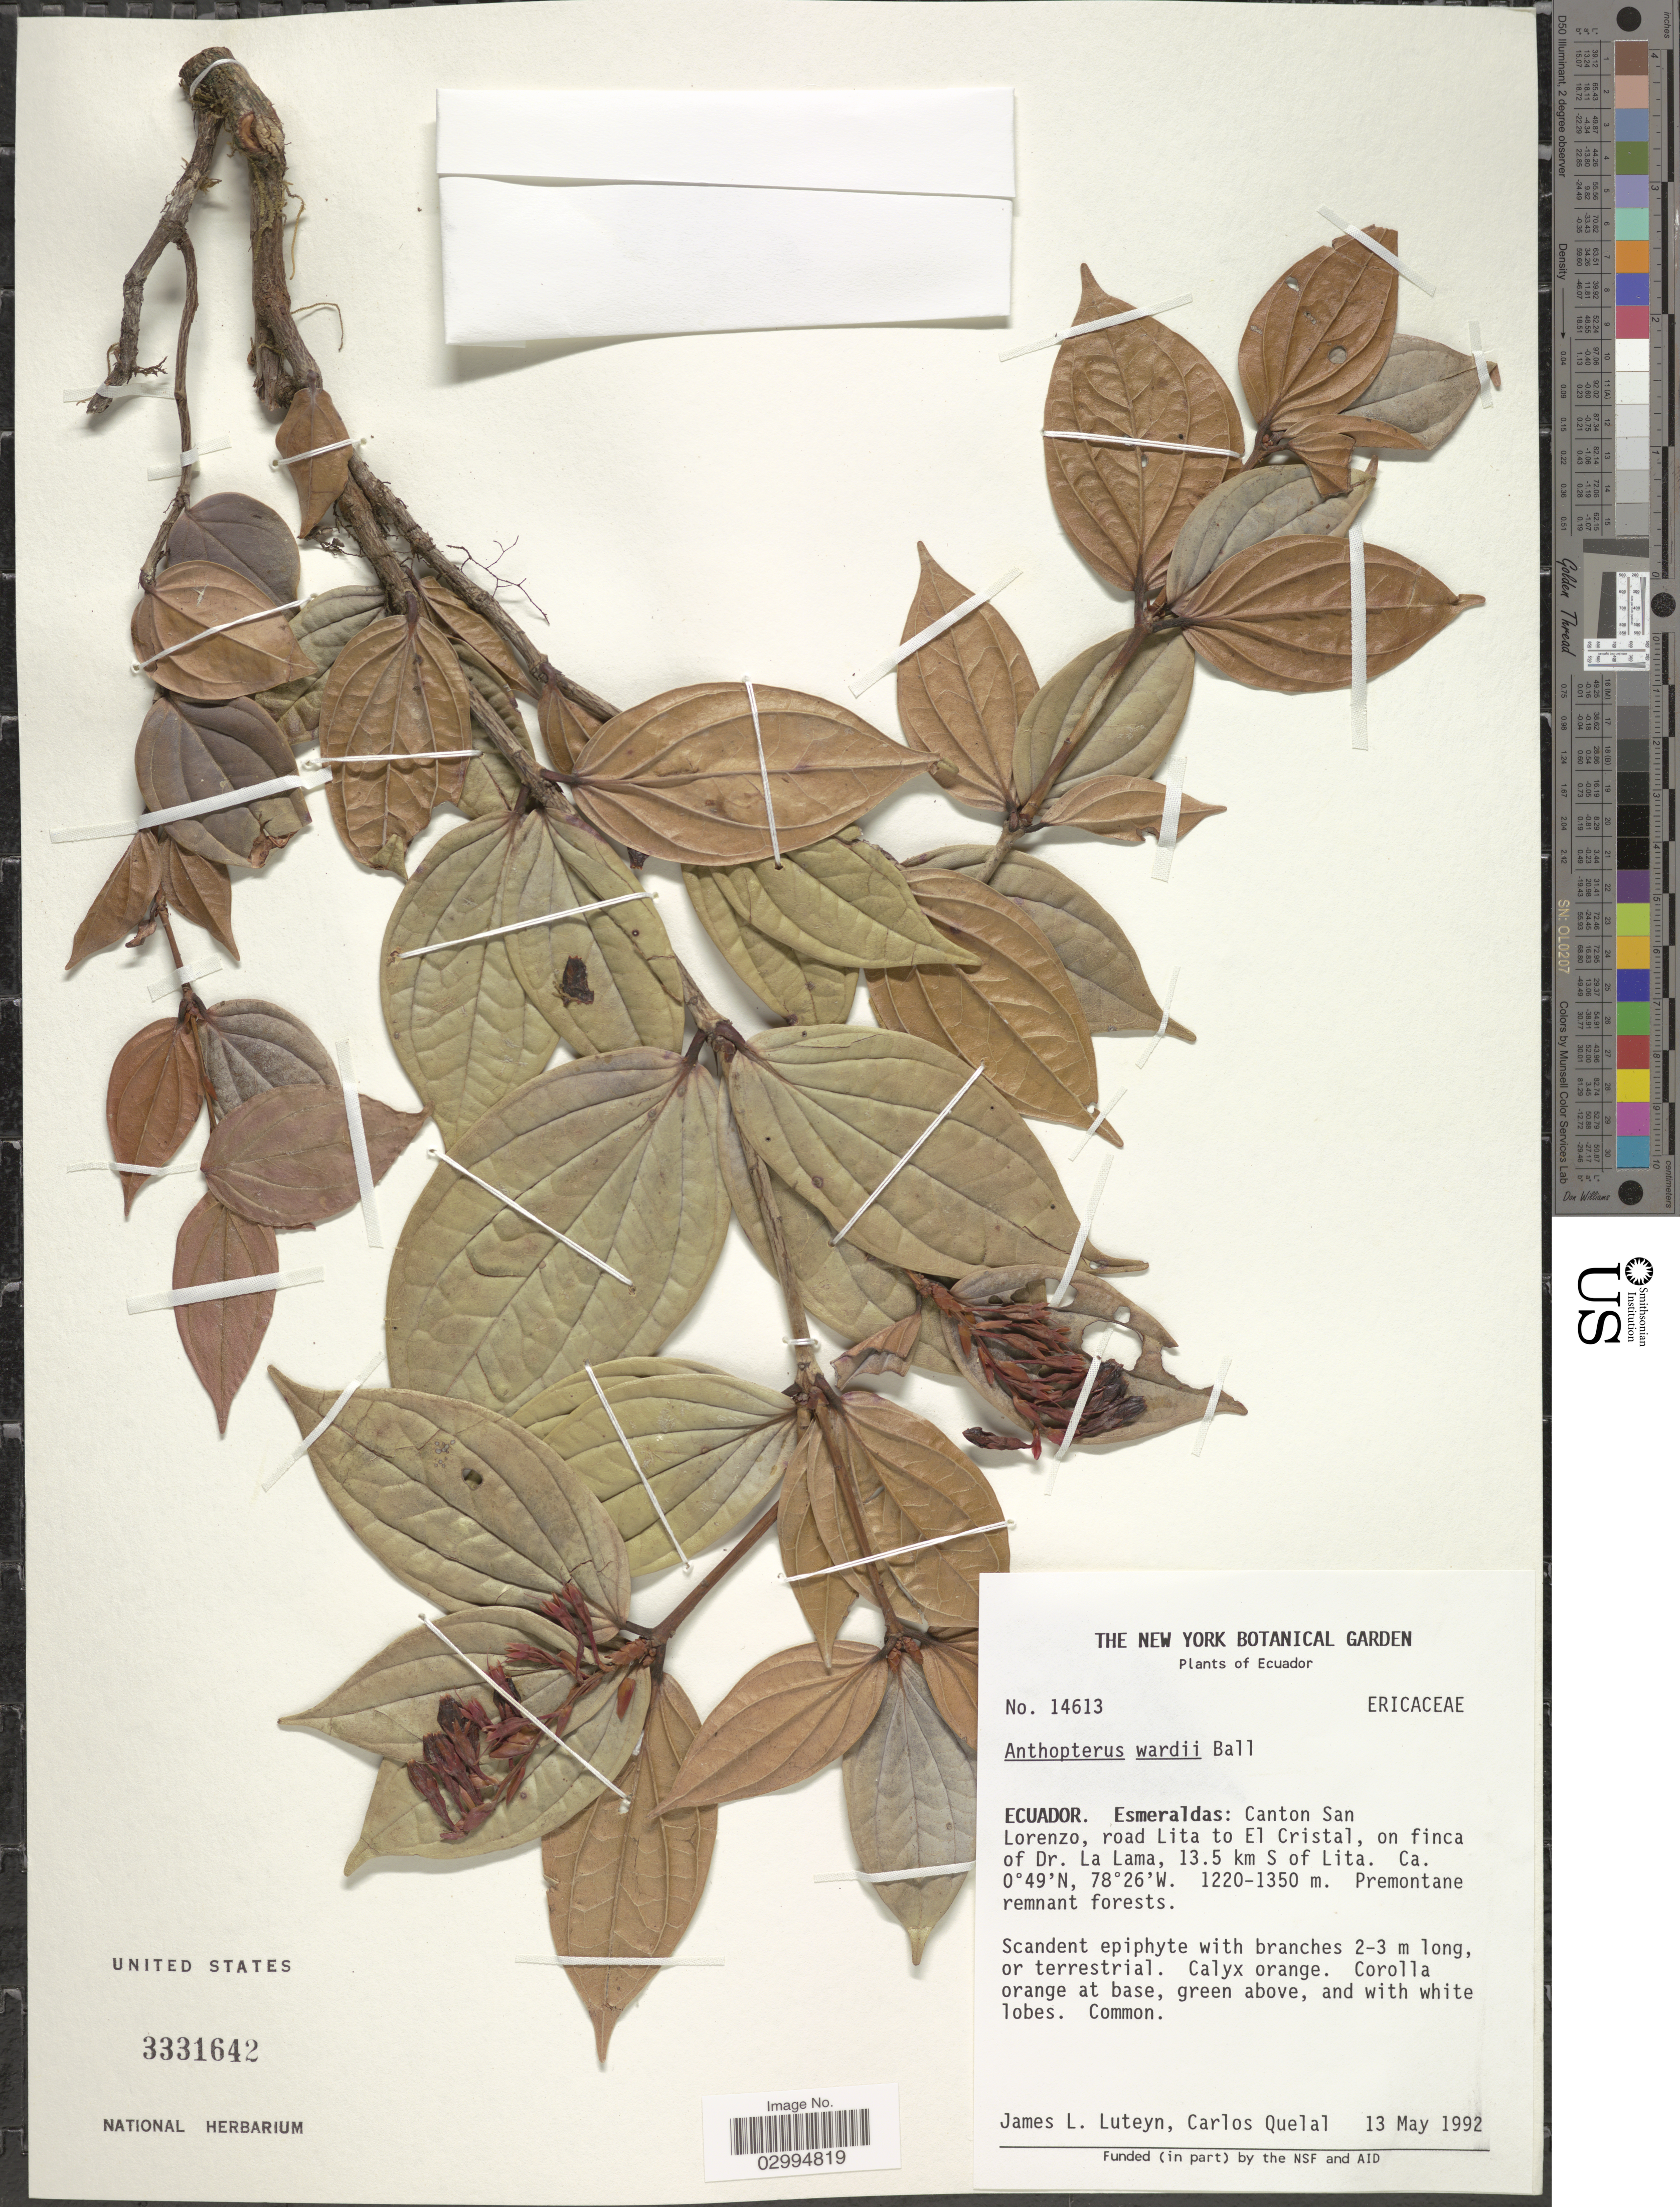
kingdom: Plantae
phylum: Tracheophyta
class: Magnoliopsida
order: Ericales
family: Ericaceae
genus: Anthopterus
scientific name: Anthopterus wardii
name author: Ball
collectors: J. Luteyn & C. Quelal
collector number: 14613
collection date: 1992-05-13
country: Ecuador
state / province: Esmeraldas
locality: Canton San Lorenzo, road Lita to El Cristal, on finca of Dr. La Lama, 13.5 km S of Lita.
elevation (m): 1220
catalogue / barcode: US 3331642